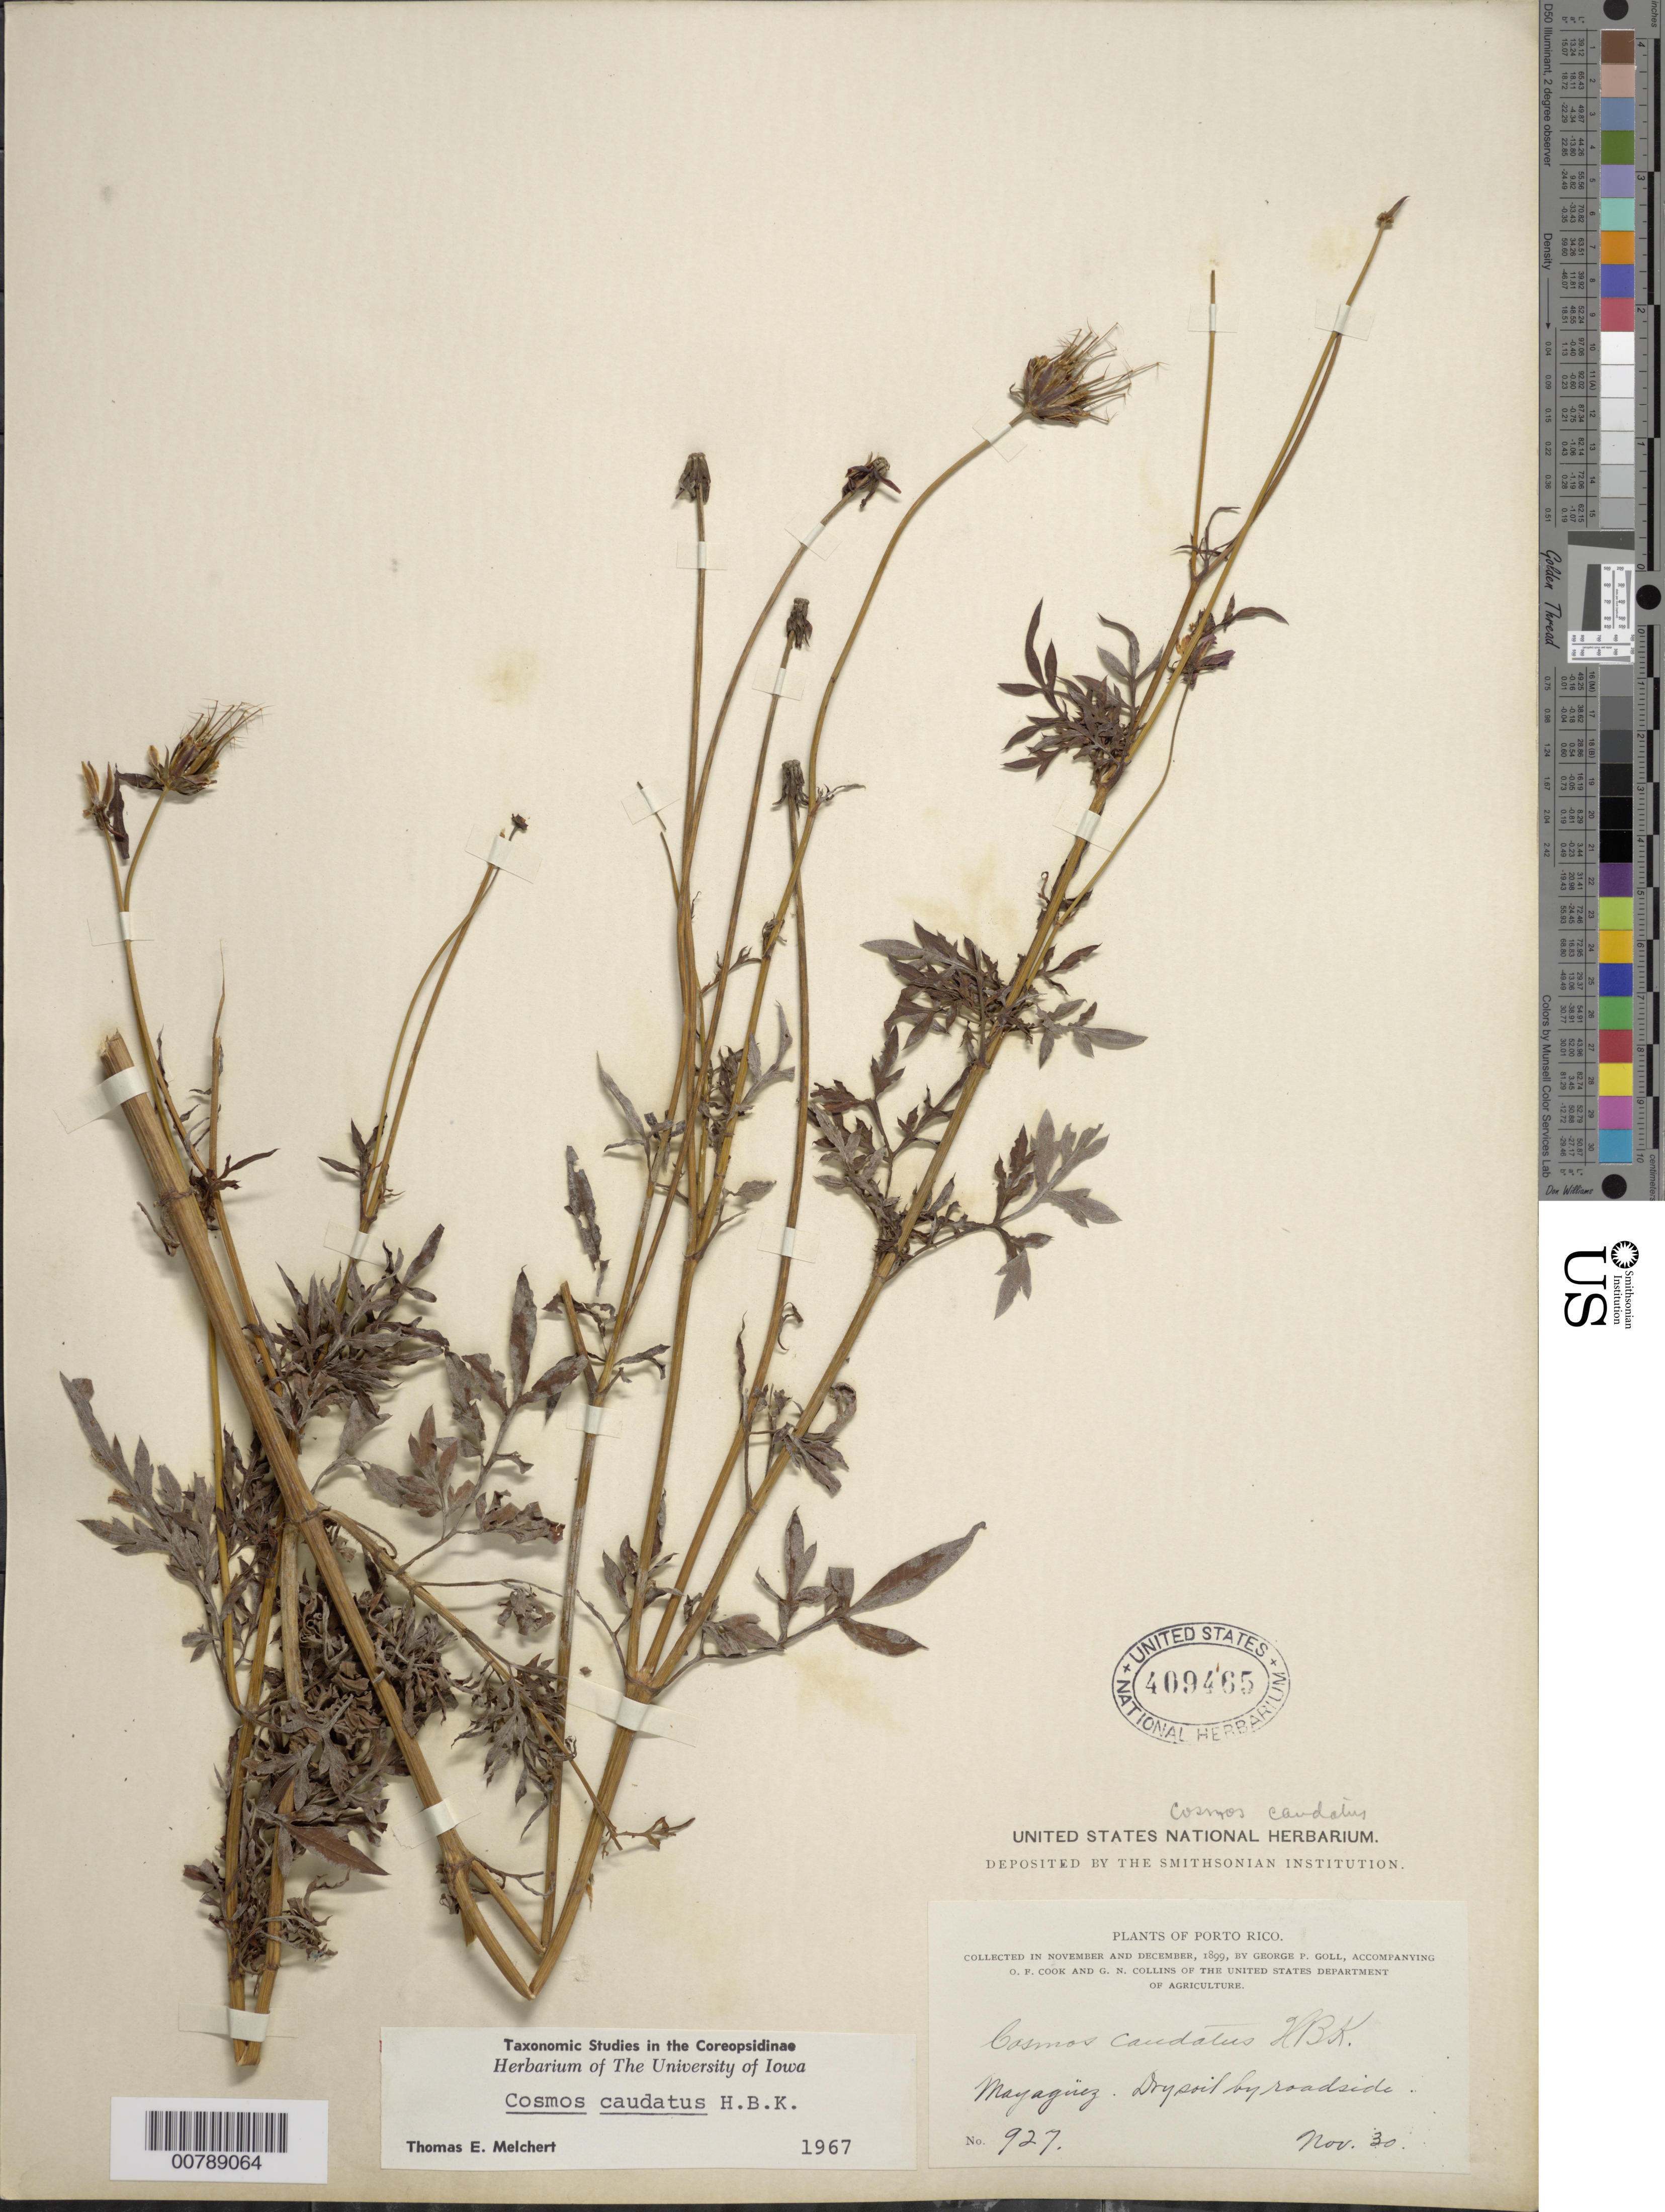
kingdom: Plantae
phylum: Tracheophyta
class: Magnoliopsida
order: Asterales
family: Asteraceae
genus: Cosmos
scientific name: Cosmos caudatus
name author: Kunth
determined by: Melchert, T. E.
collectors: G. Goll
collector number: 927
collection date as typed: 30 Nov 1899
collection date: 1899-11-30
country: Puerto Rico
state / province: Mayagüez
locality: Mayagüez. Dry soil by roadside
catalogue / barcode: US 409465